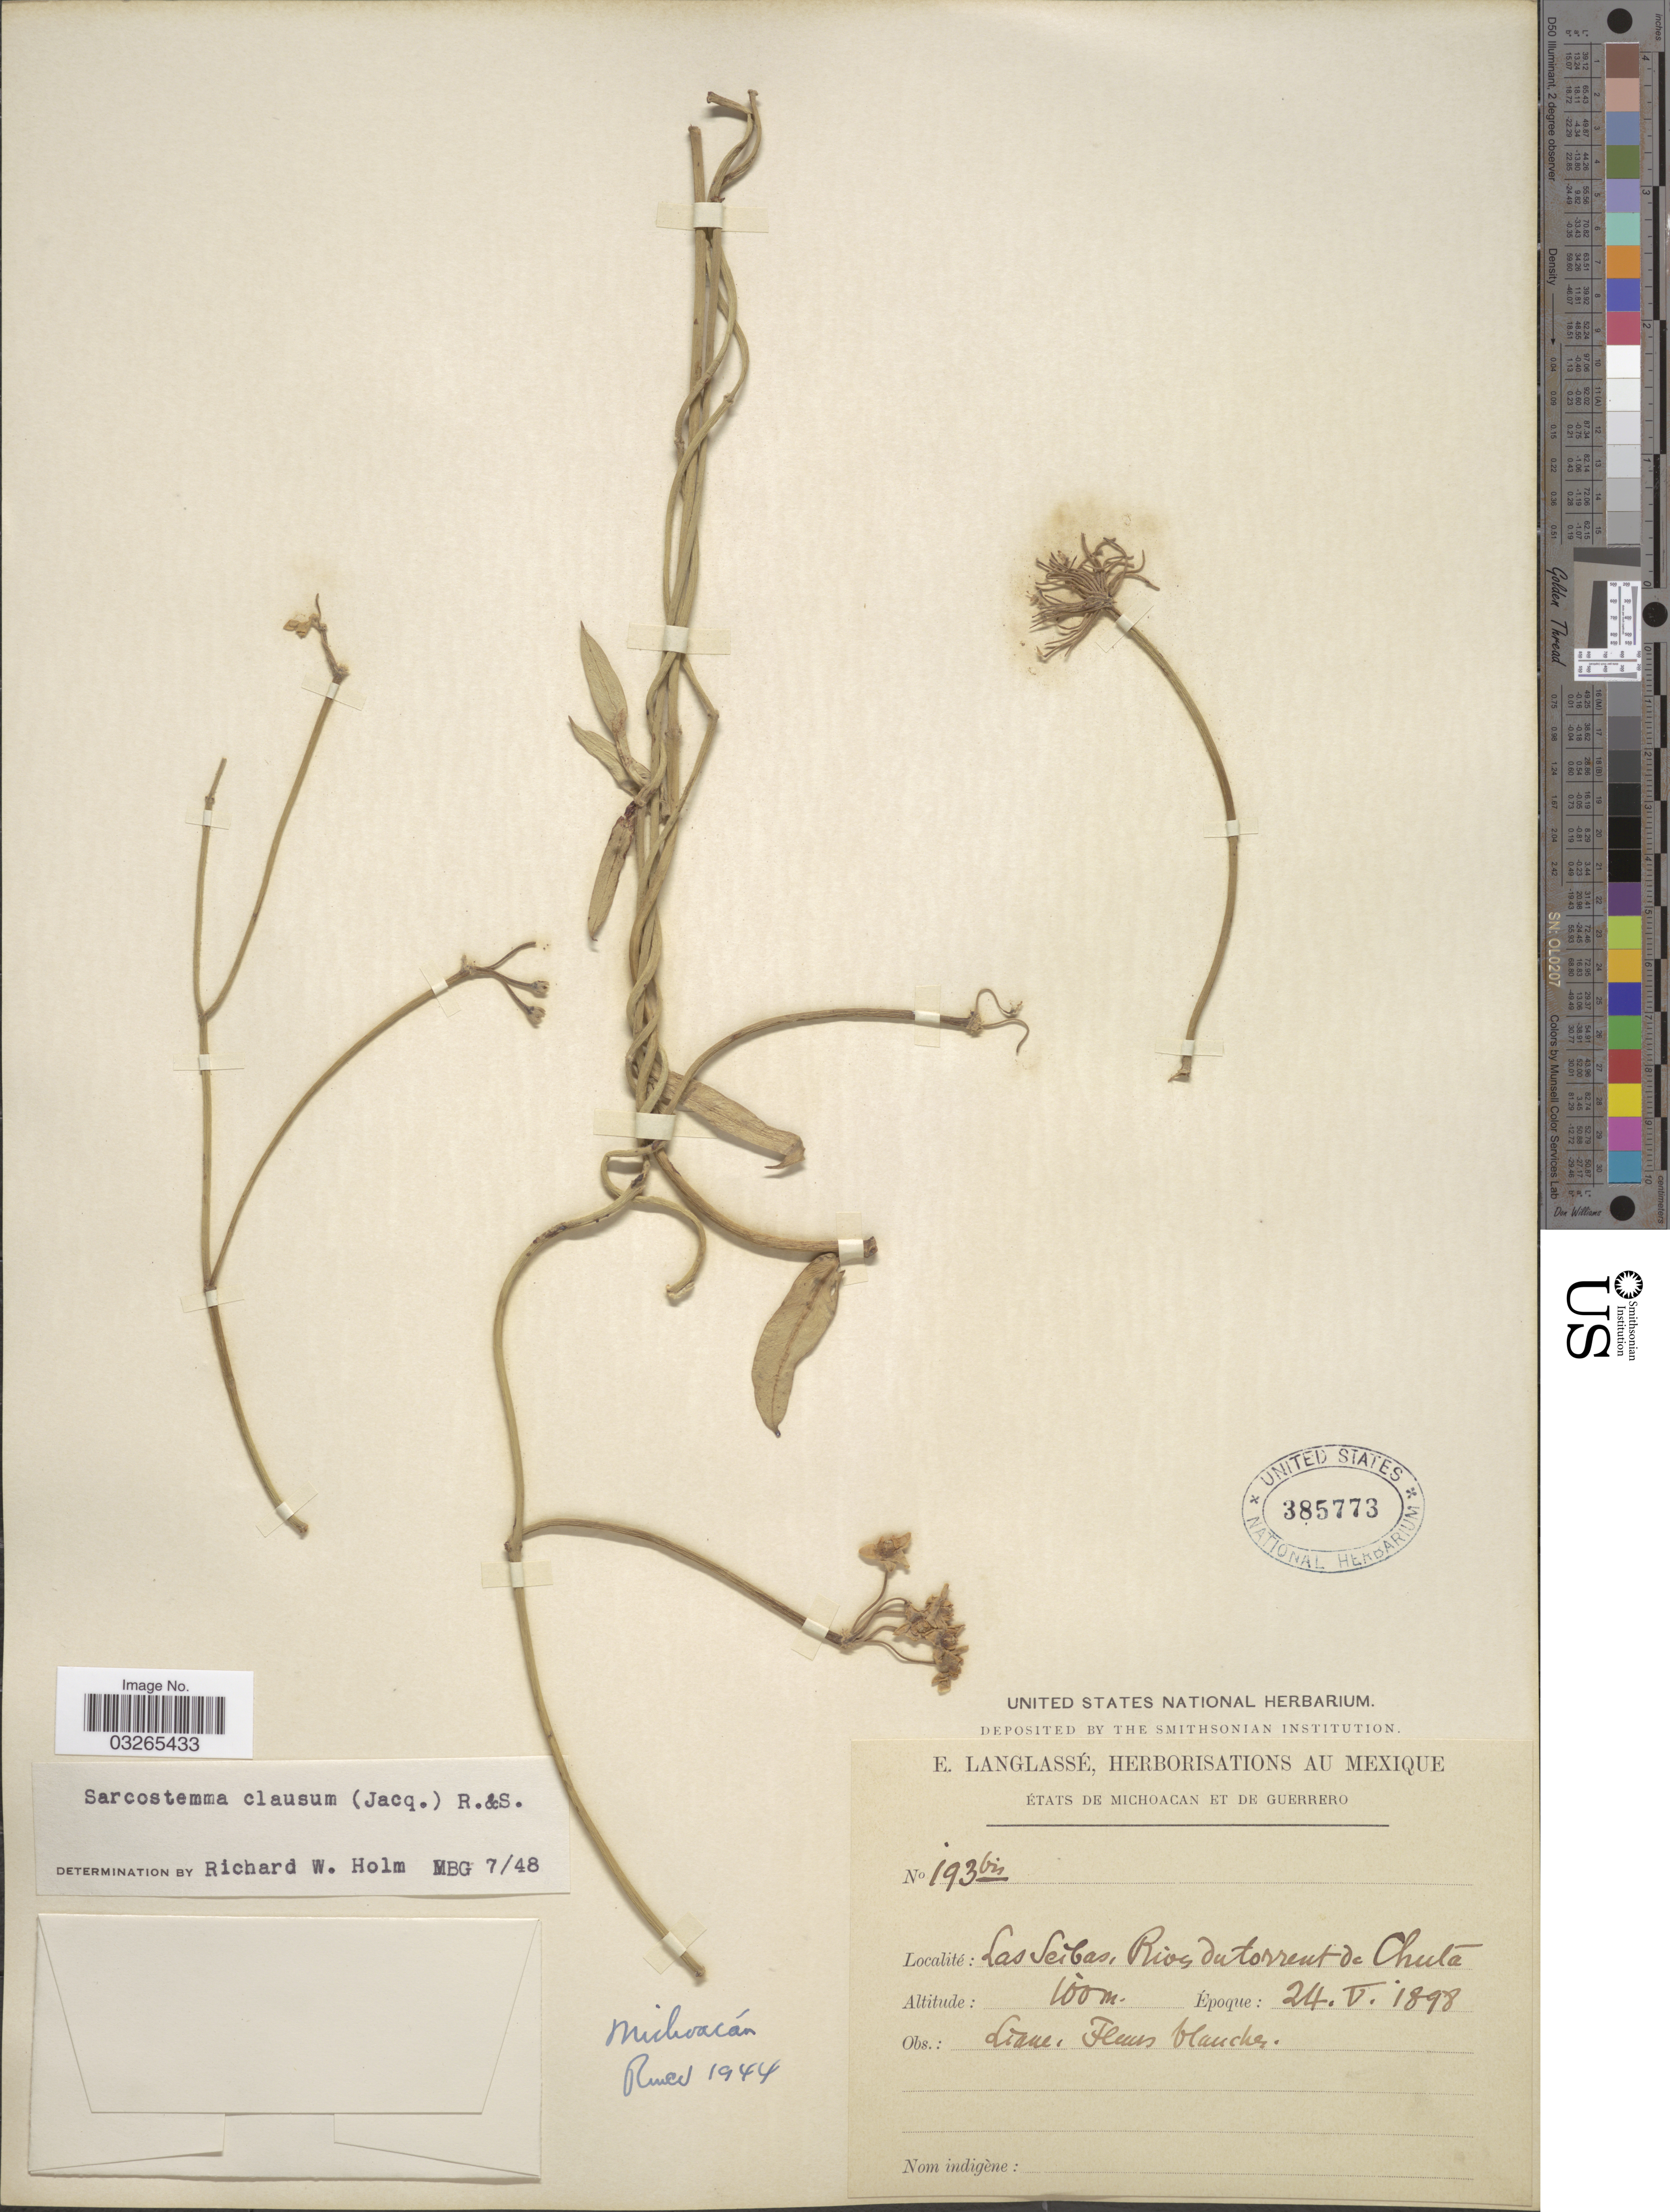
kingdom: Plantae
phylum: Tracheophyta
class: Magnoliopsida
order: Gentianales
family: Apocynaceae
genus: Sarcostemma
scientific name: Sarcostemma clausum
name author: (Jacq.) Schult.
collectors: E. Langlassé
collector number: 193bis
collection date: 1898-05-24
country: Mexico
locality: États de Michoacan et de Guerrero. Las Seibas, Rios du torrent de Chuta.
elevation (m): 100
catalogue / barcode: US 385773